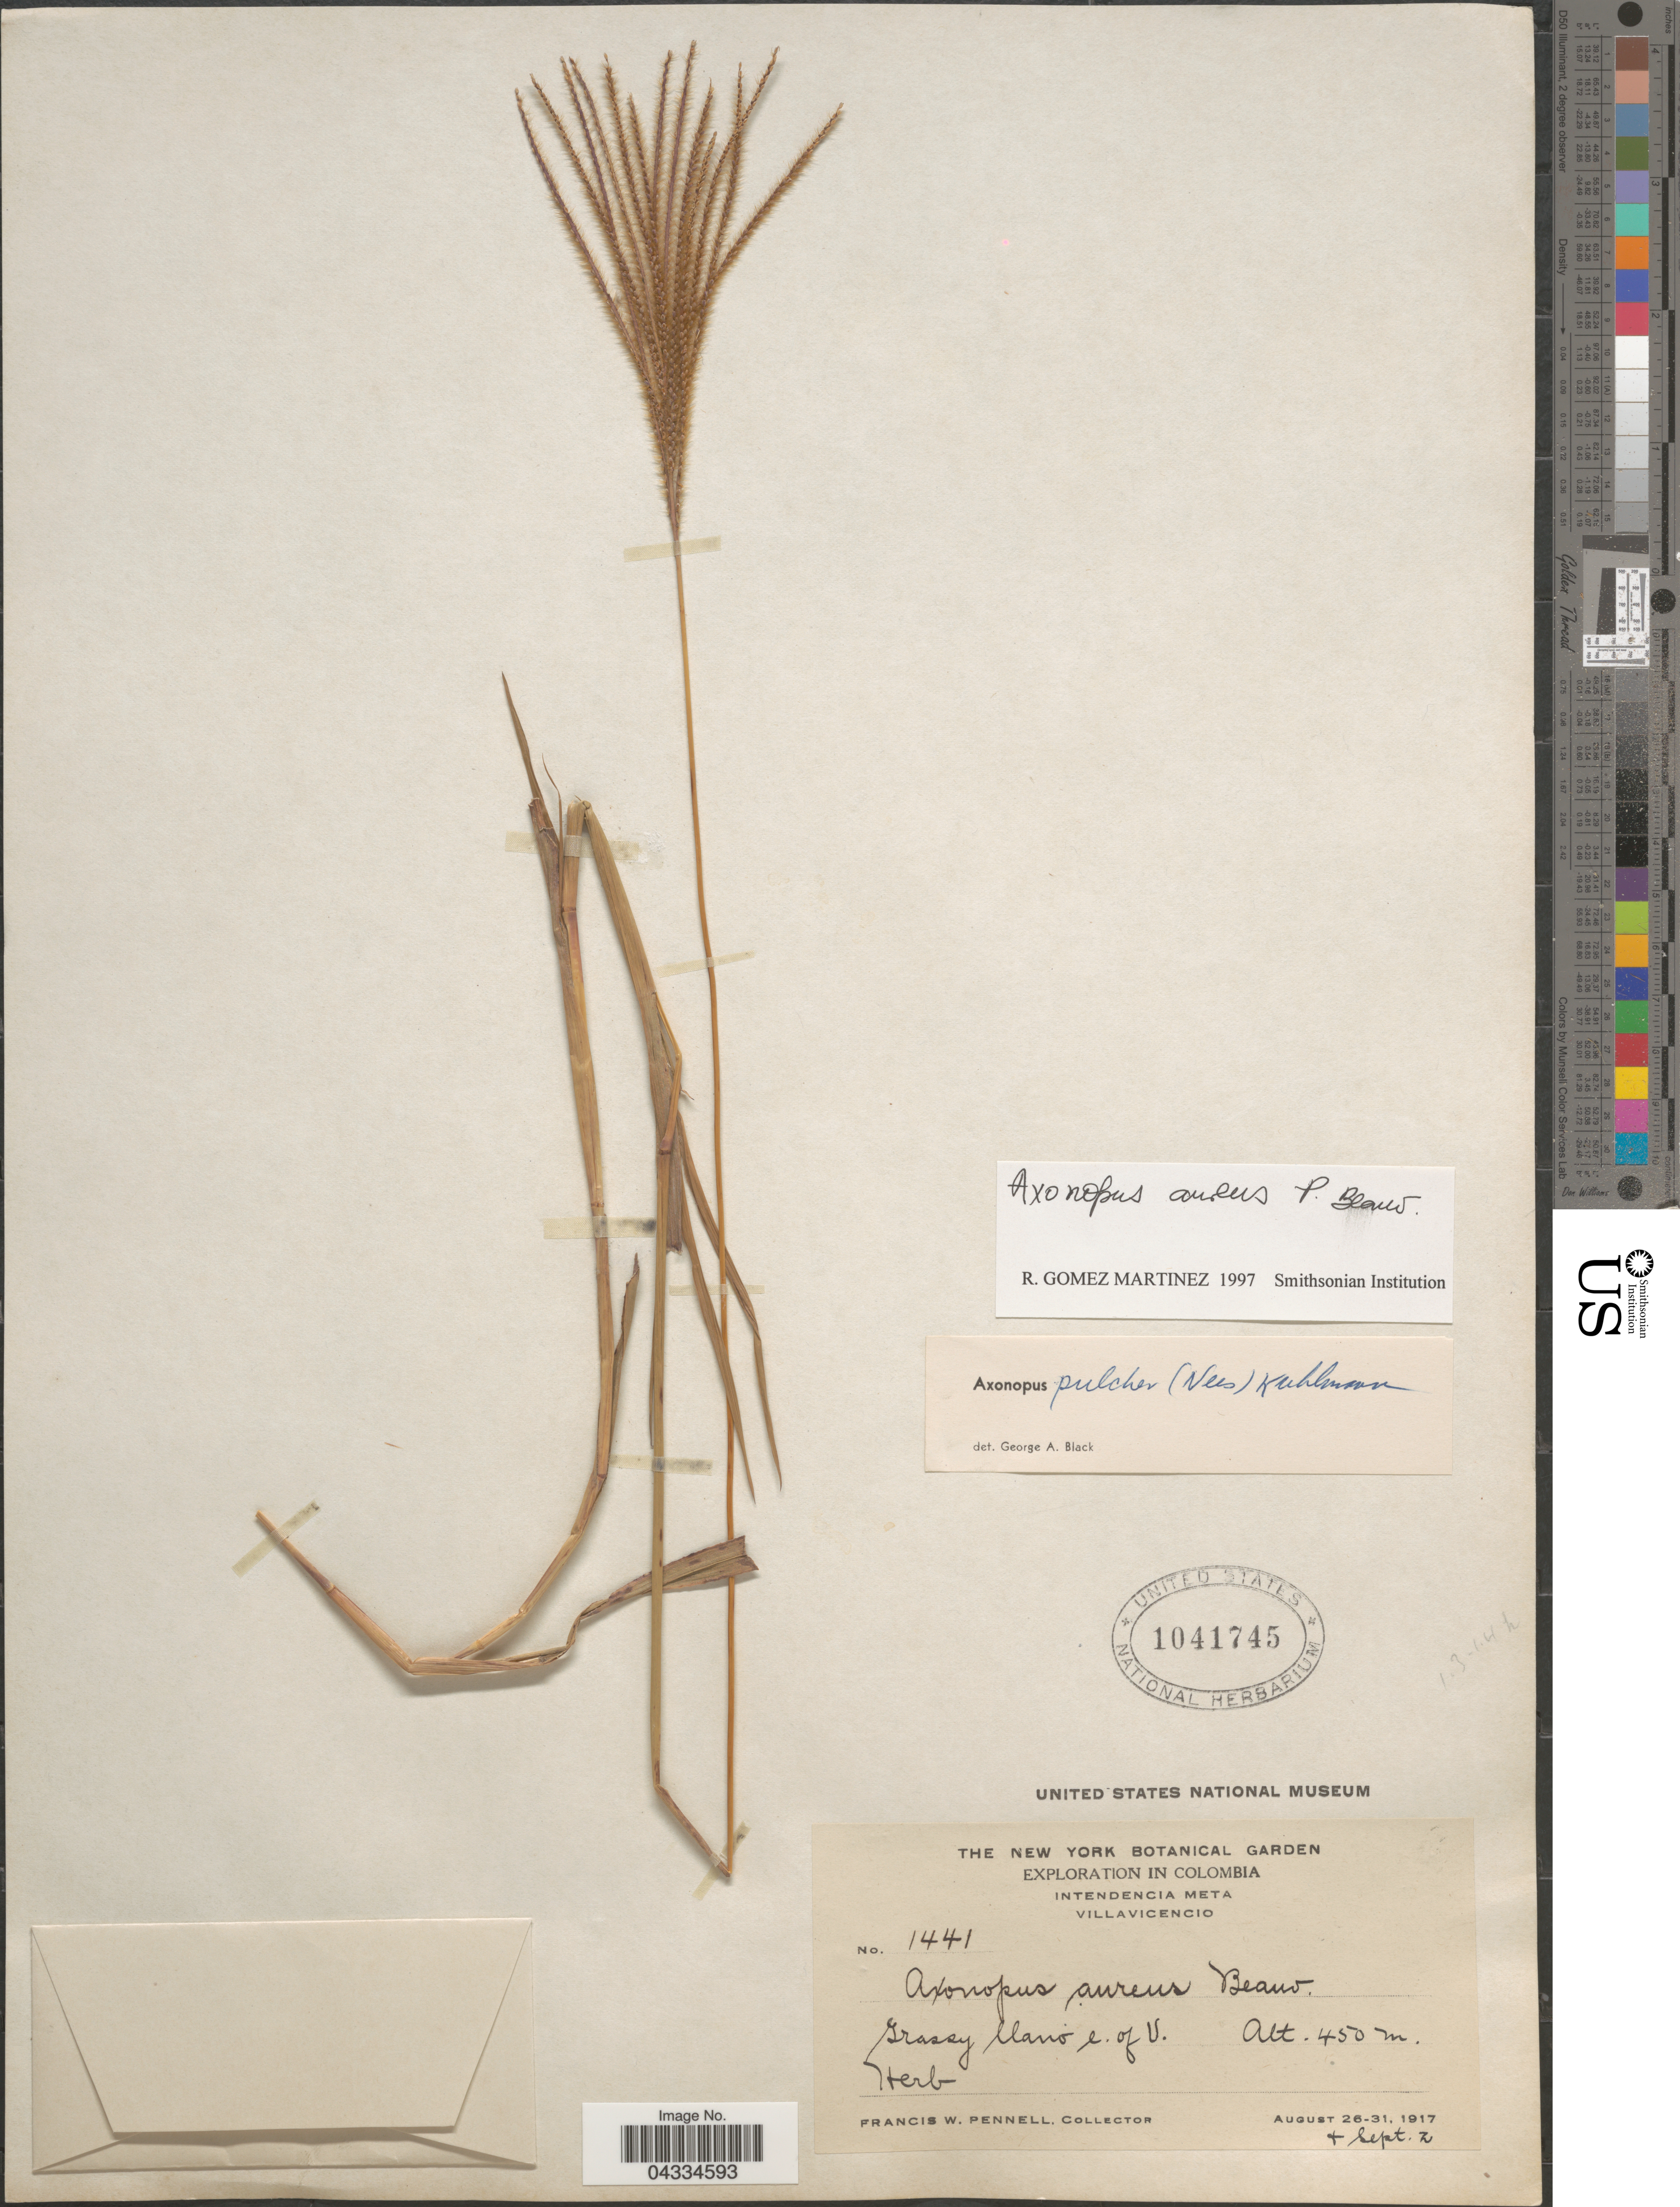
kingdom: Plantae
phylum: Tracheophyta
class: Liliopsida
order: Poales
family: Poaceae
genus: Axonopus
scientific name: Axonopus aureus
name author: P. Beauv.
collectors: F. W. Pennell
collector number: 1441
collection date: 1917-08-26/1917-09-02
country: Colombia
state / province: Meta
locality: Exploration in Colombia. Intendencia Meta. Villavicencio. Grassy llano e. of V.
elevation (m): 450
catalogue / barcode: US 1041745